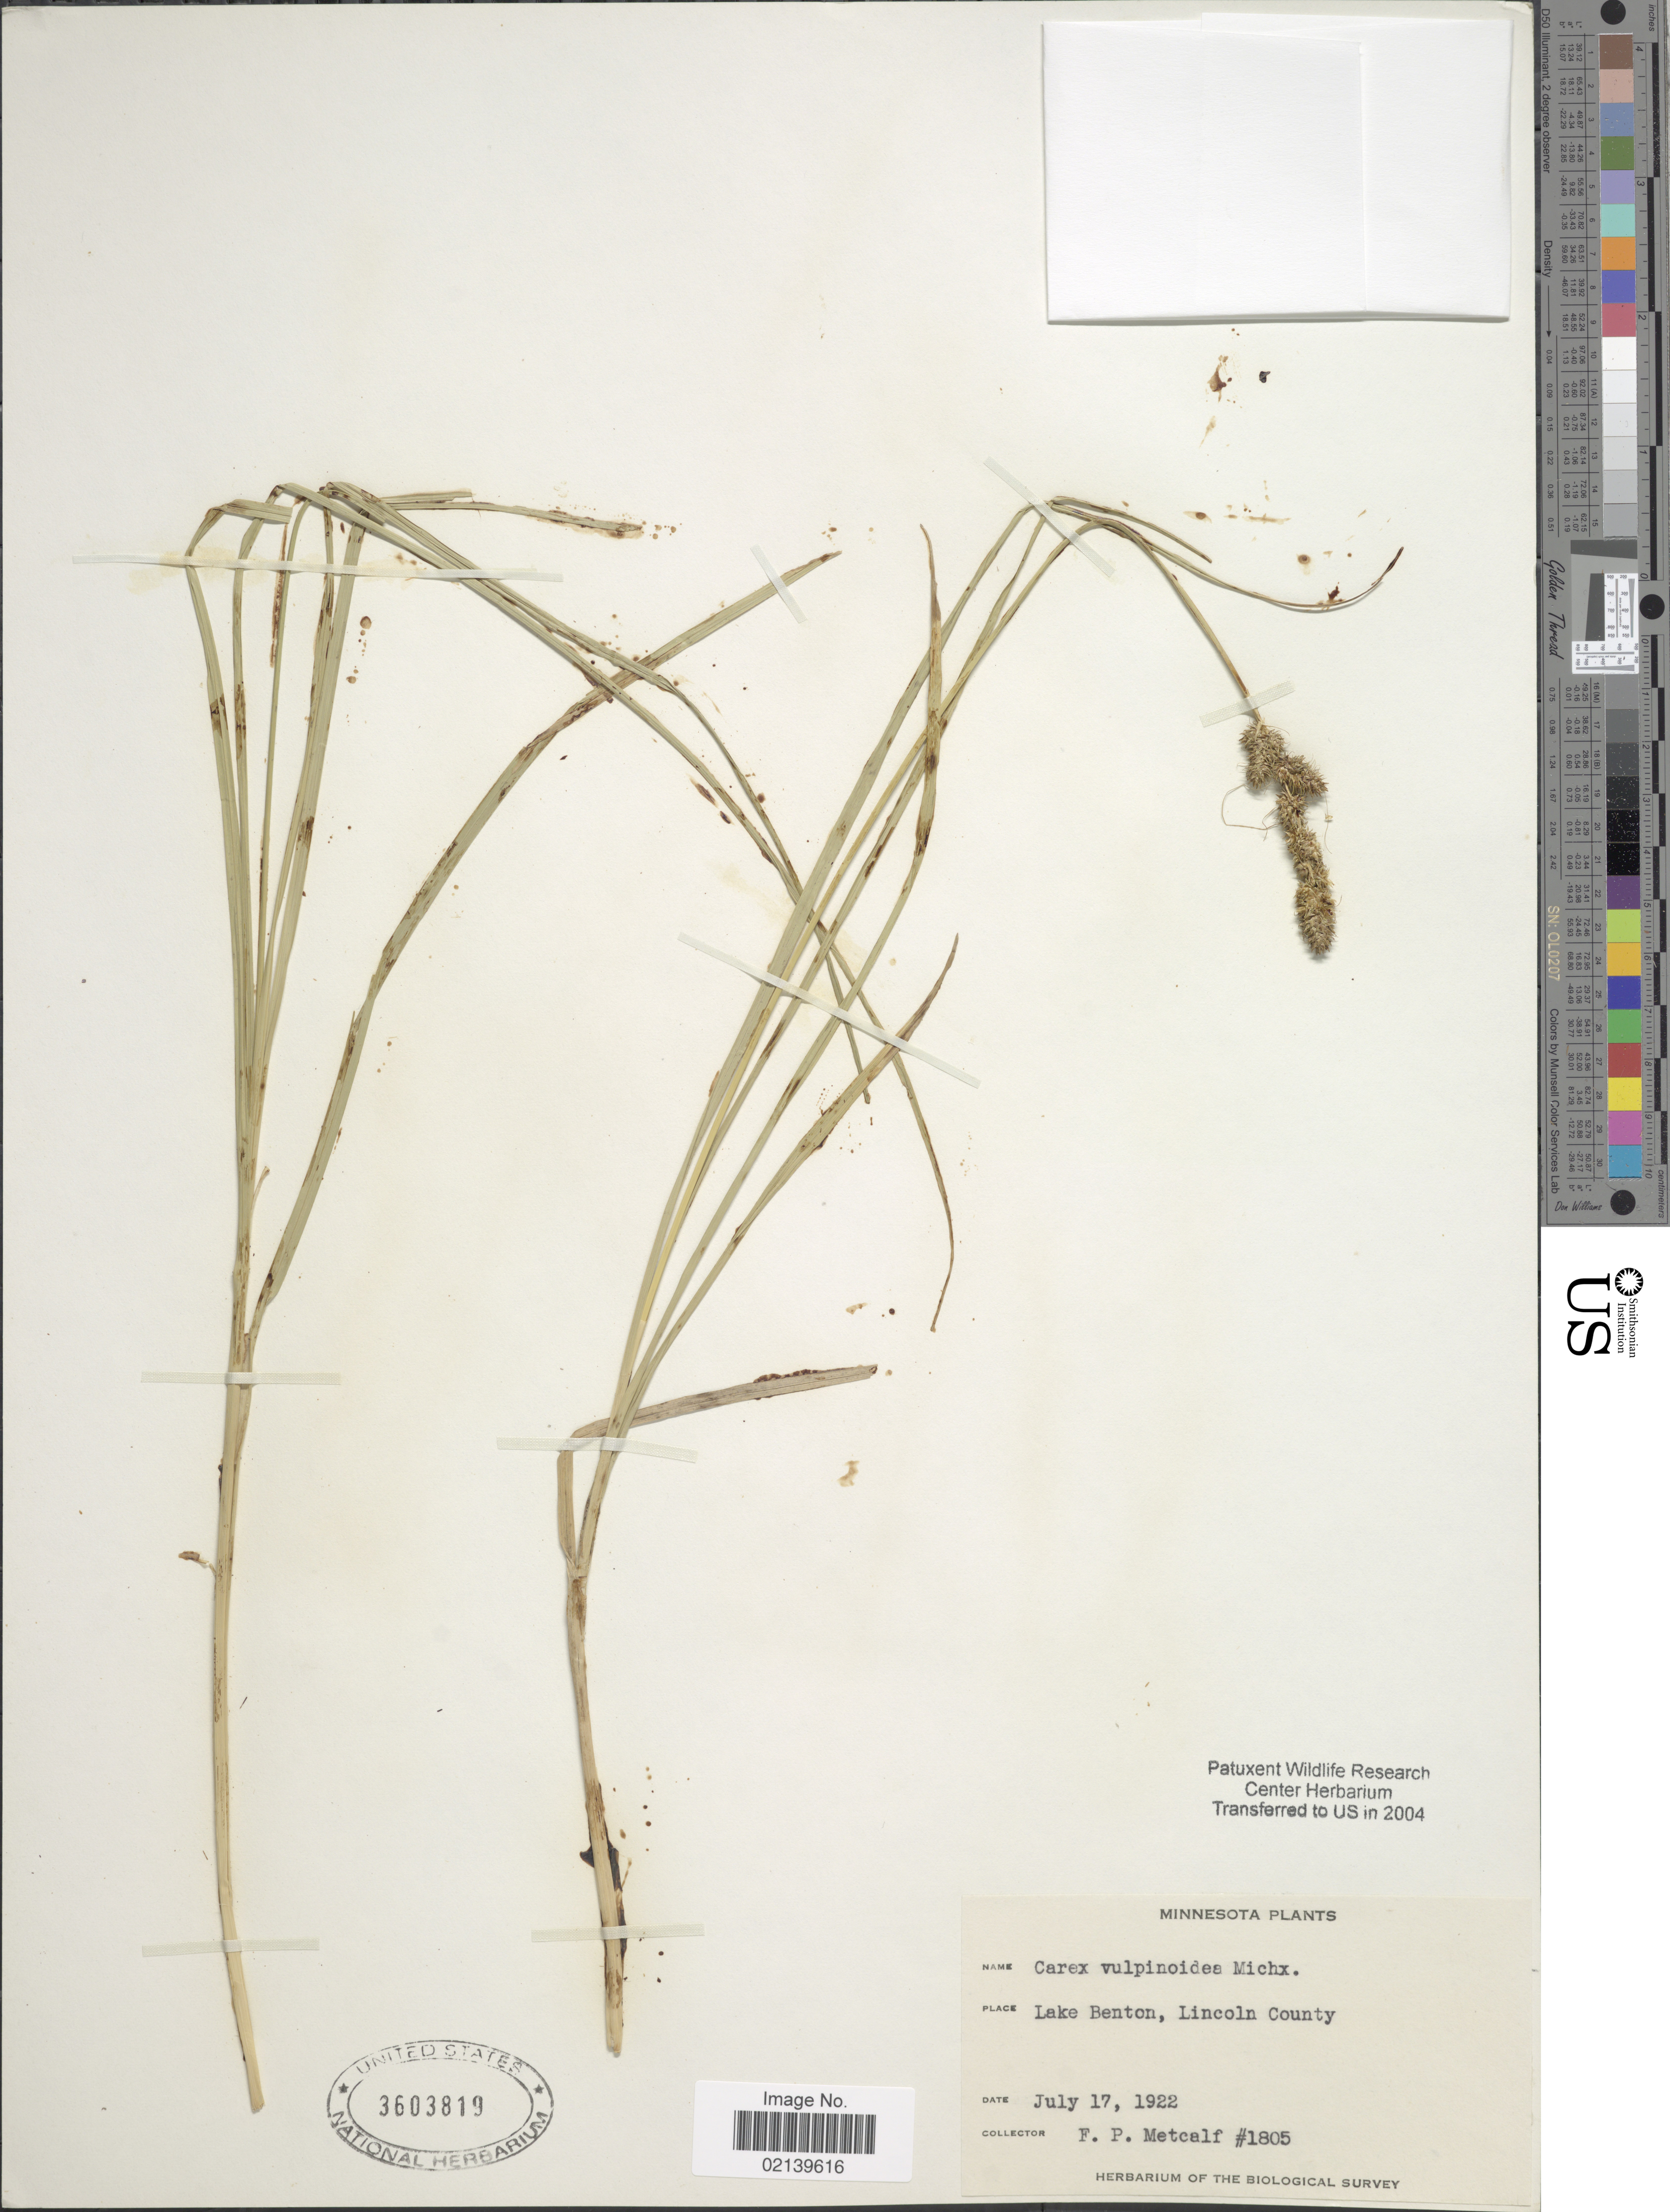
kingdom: Plantae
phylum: Tracheophyta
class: Liliopsida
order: Poales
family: Cyperaceae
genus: Carex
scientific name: Carex vulpinoidea Michx.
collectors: F. Metcalf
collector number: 1805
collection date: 1922-07-17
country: United States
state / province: Minnesota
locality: Lake Benton, Lincoln County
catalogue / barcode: US 3603819